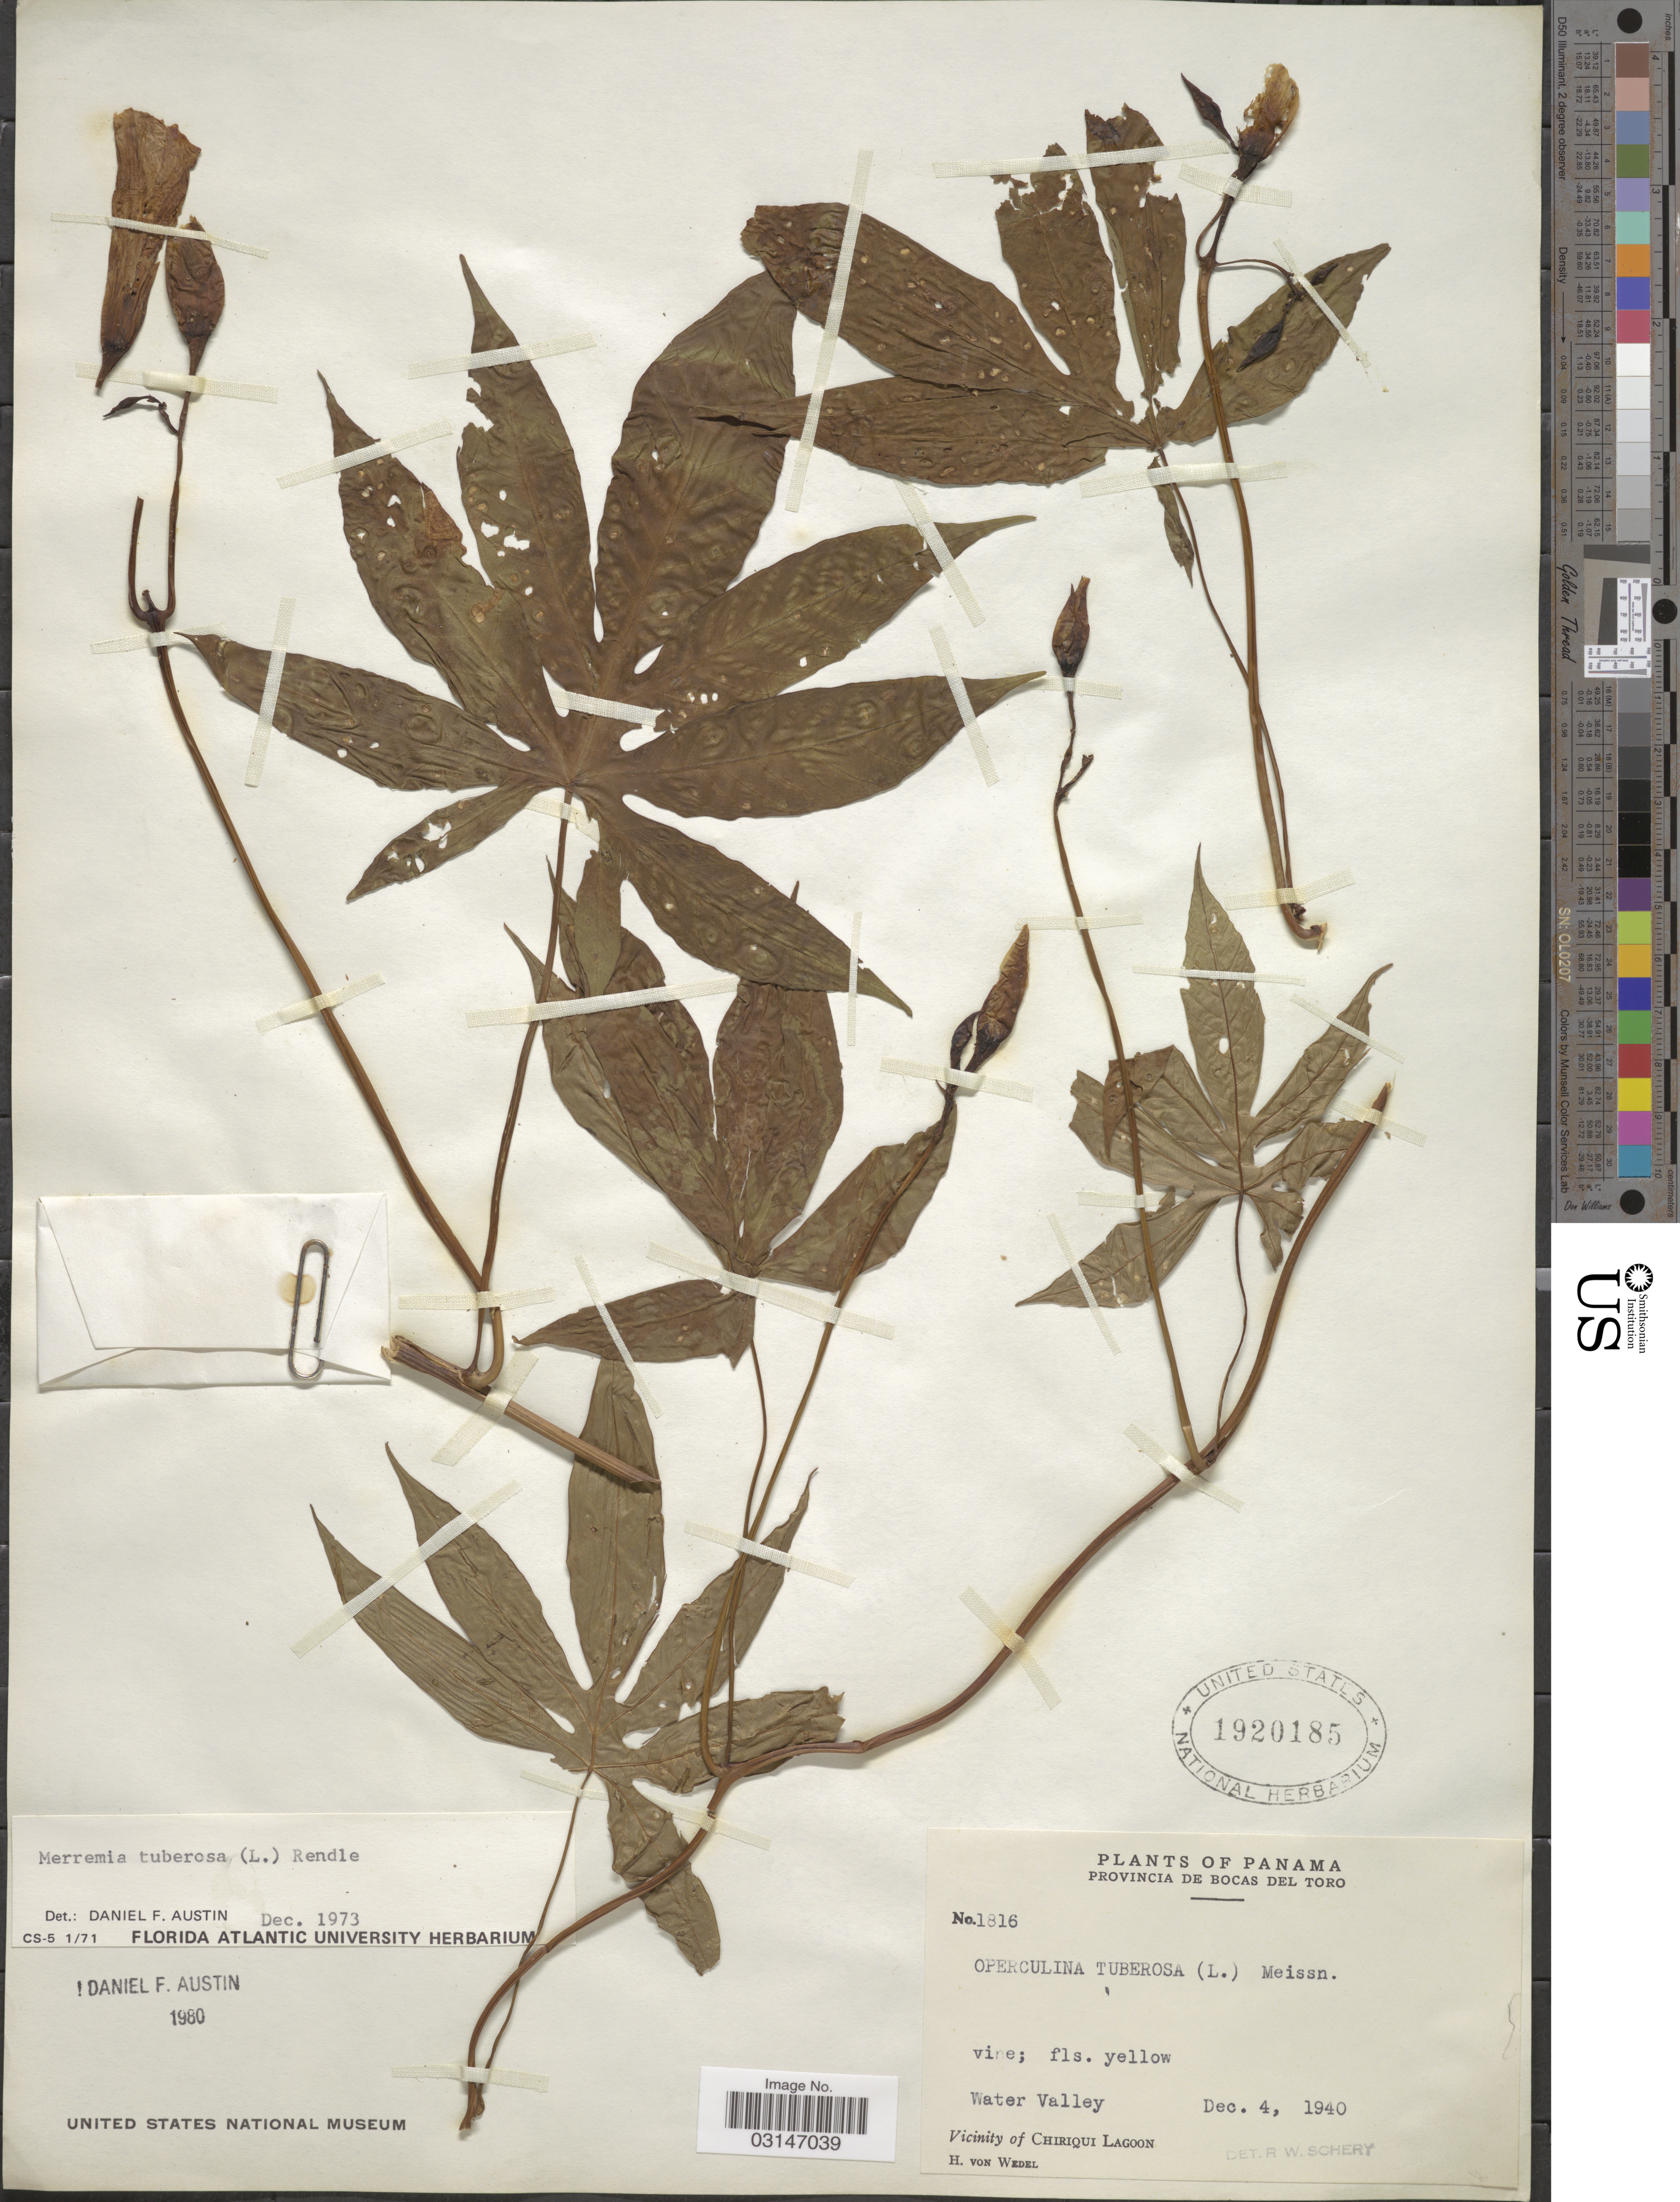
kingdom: Plantae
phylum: Tracheophyta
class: Magnoliopsida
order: Solanales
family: Convolvulaceae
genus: Distimake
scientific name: Distimake tuberosus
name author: (L.) A. R. Simões & Staples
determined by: Strong, Mark T., (BOT), Smithsonian Institution - National Museum of Natural History (UNITED STATES)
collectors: H. von Wedel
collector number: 1816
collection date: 1940-12-04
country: Panama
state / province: Bocas del Toro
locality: Provincia De Bocas Del Toro, Water Valley, Vicinity of Chiriqui Lagoon.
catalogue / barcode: US 1920185